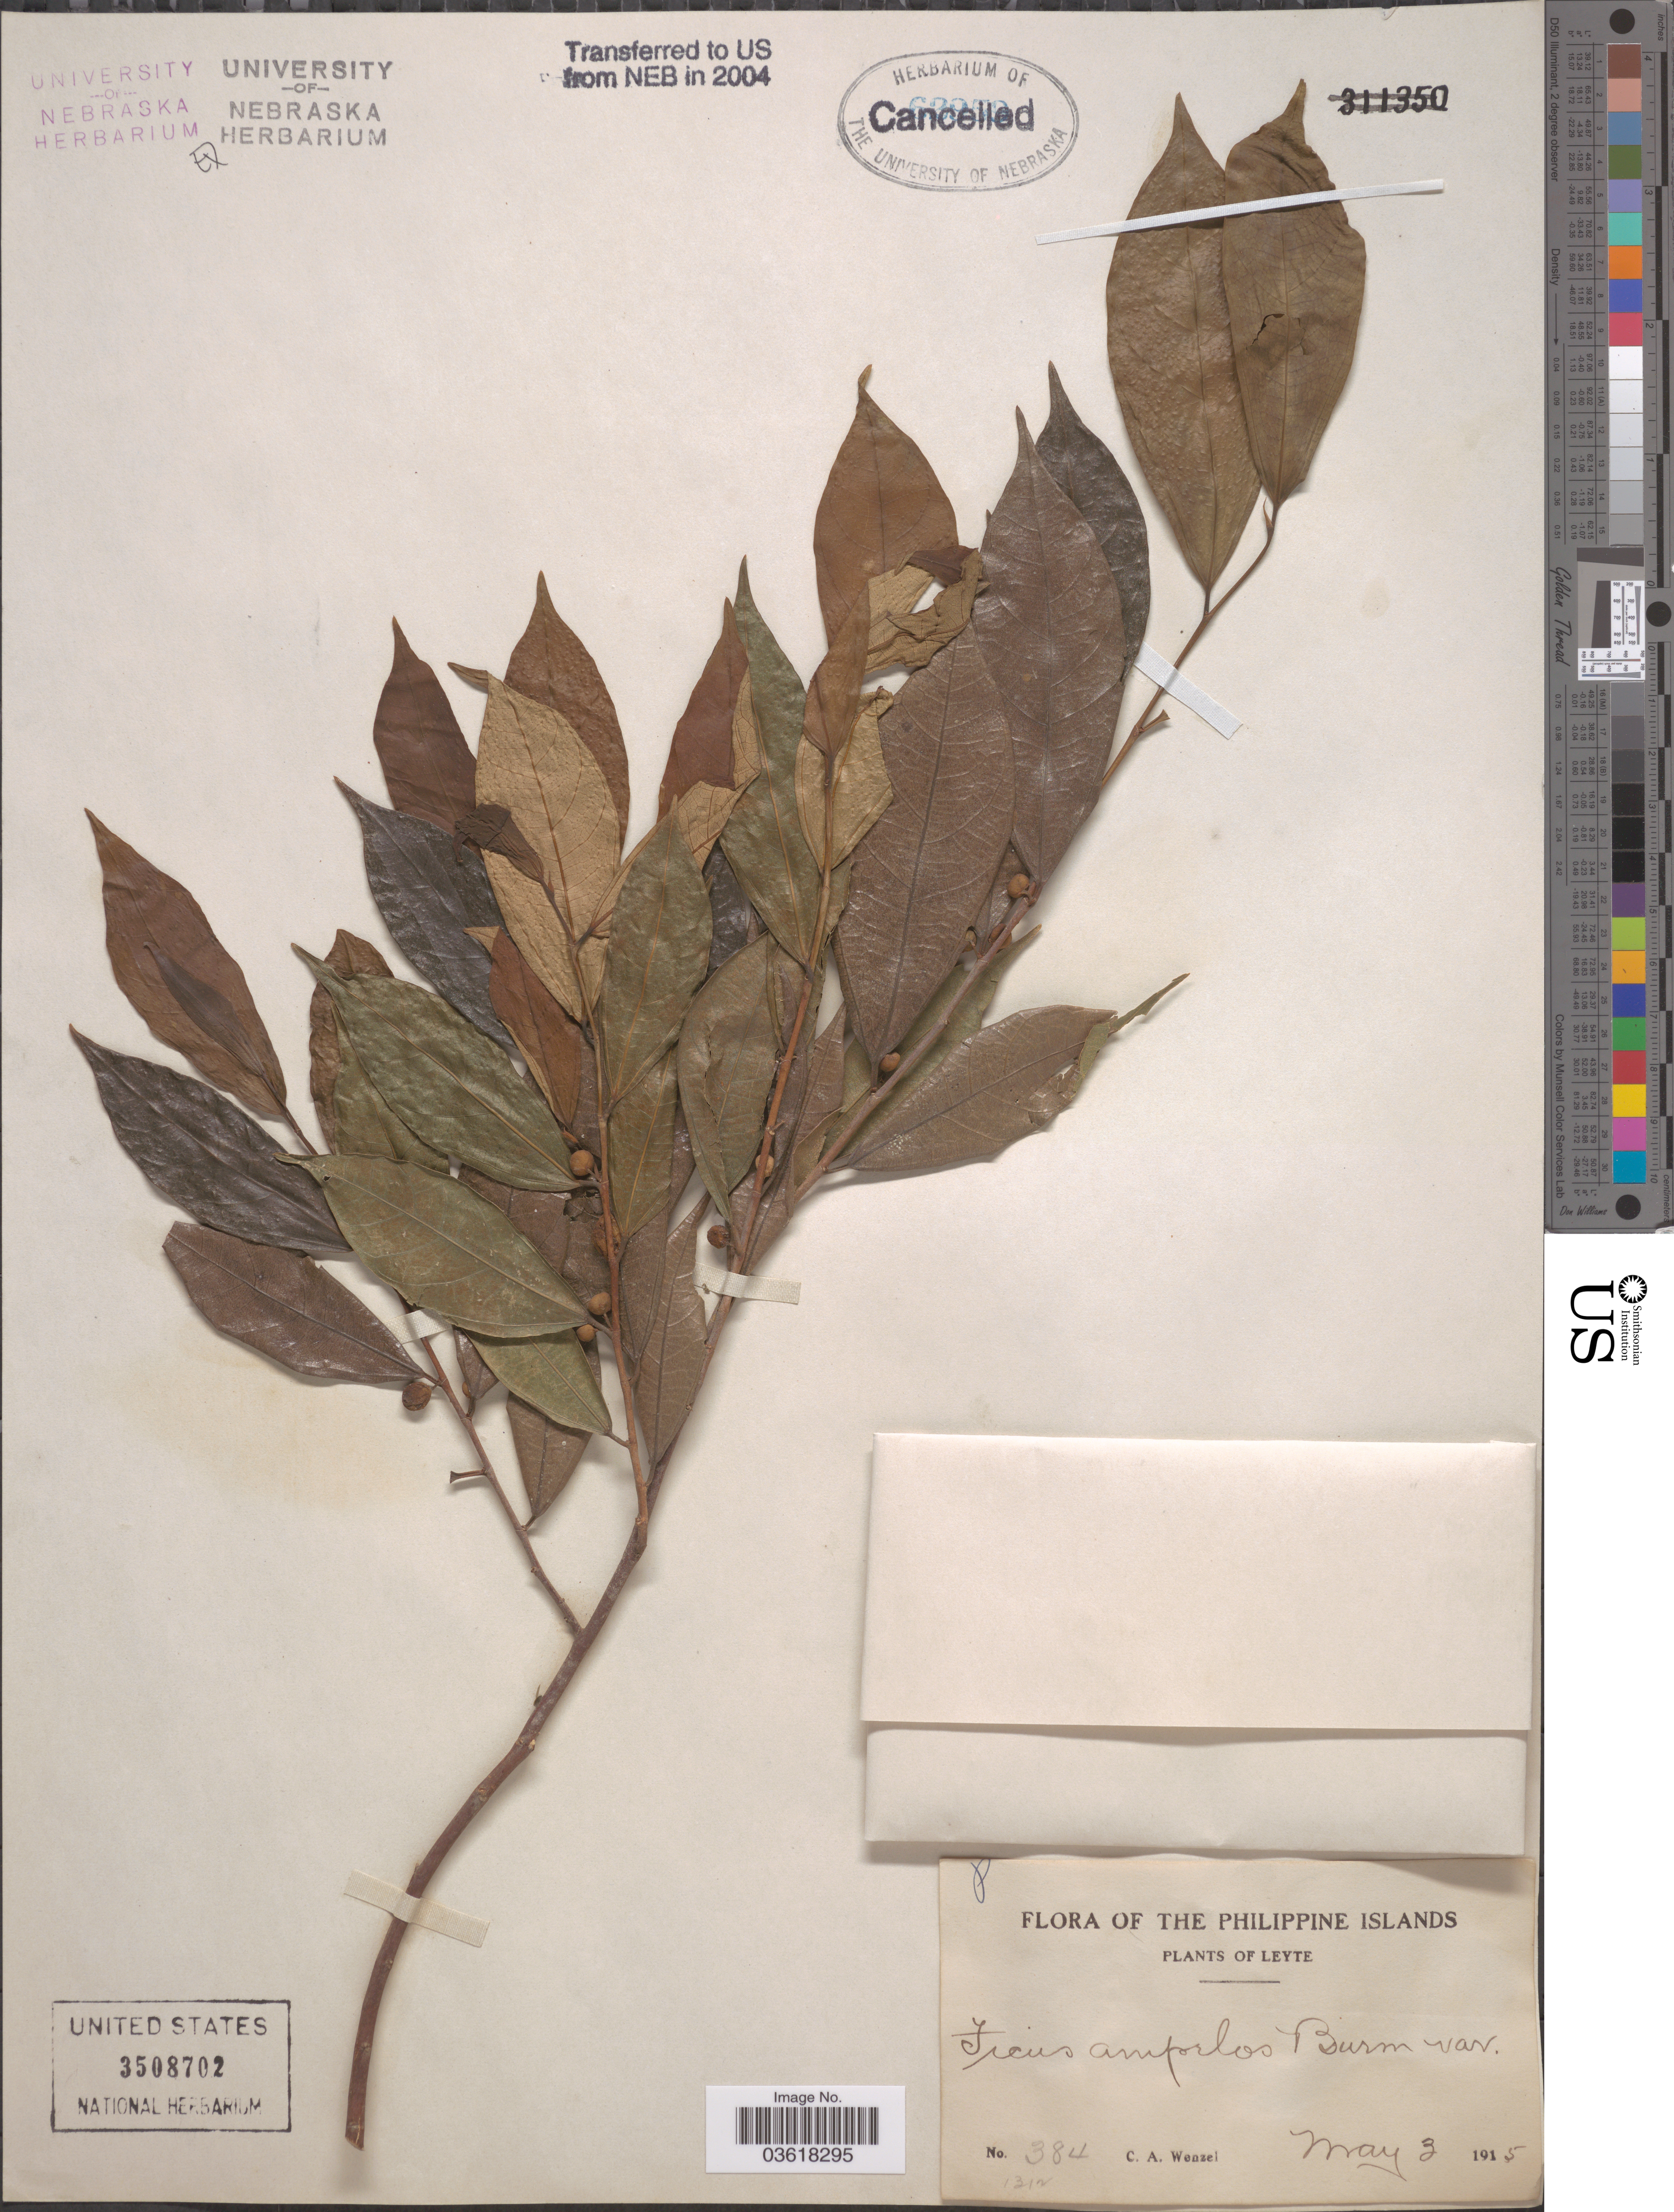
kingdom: Plantae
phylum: Tracheophyta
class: Magnoliopsida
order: Rosales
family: Moraceae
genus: Ficus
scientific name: Ficus ampelos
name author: Burm. f.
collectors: C. Wenzel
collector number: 384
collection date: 1915-05-03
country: Philippines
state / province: Eastern Visayas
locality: Leyte.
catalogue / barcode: US 3508702